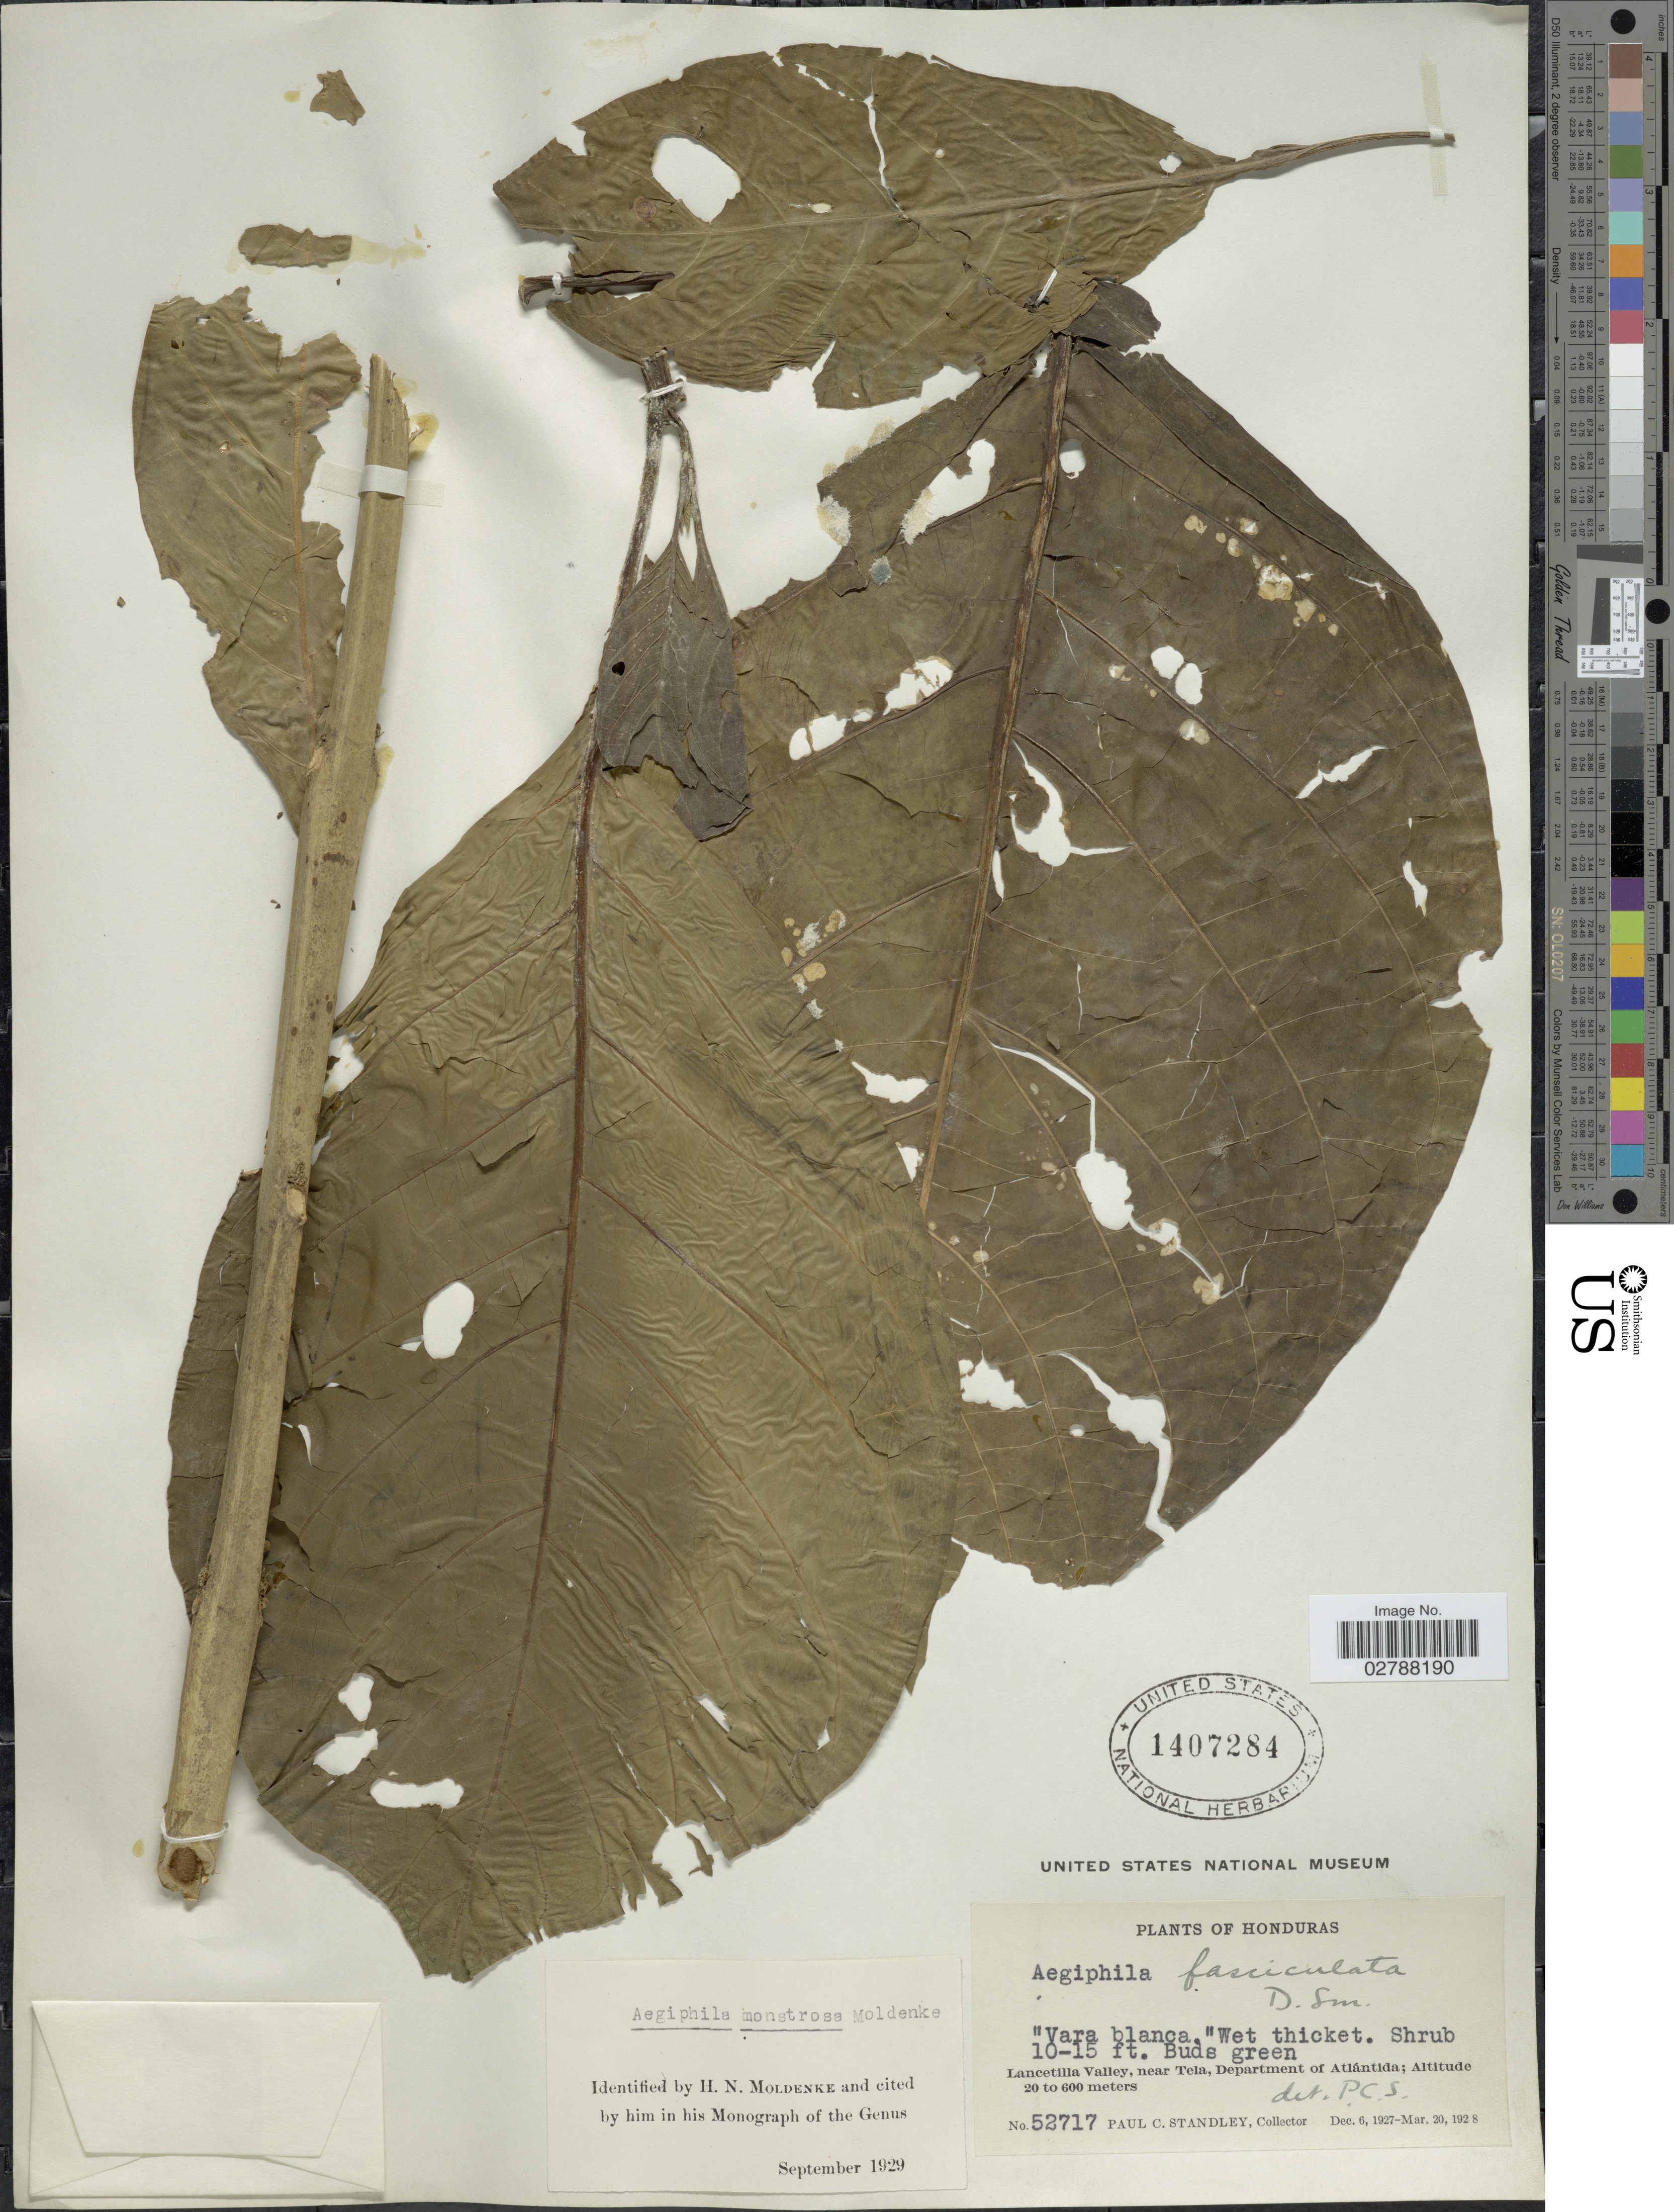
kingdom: Plantae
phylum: Tracheophyta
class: Magnoliopsida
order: Lamiales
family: Lamiaceae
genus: Aegiphila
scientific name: Aegiphila monstrosa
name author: Moldenke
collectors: P. C. Standley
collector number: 52717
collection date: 1927-12-06/1928-03-20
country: Honduras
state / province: Atlántida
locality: Lancetilla Valley, near Tela, Department of Atlántida.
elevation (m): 20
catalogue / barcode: US 1407284